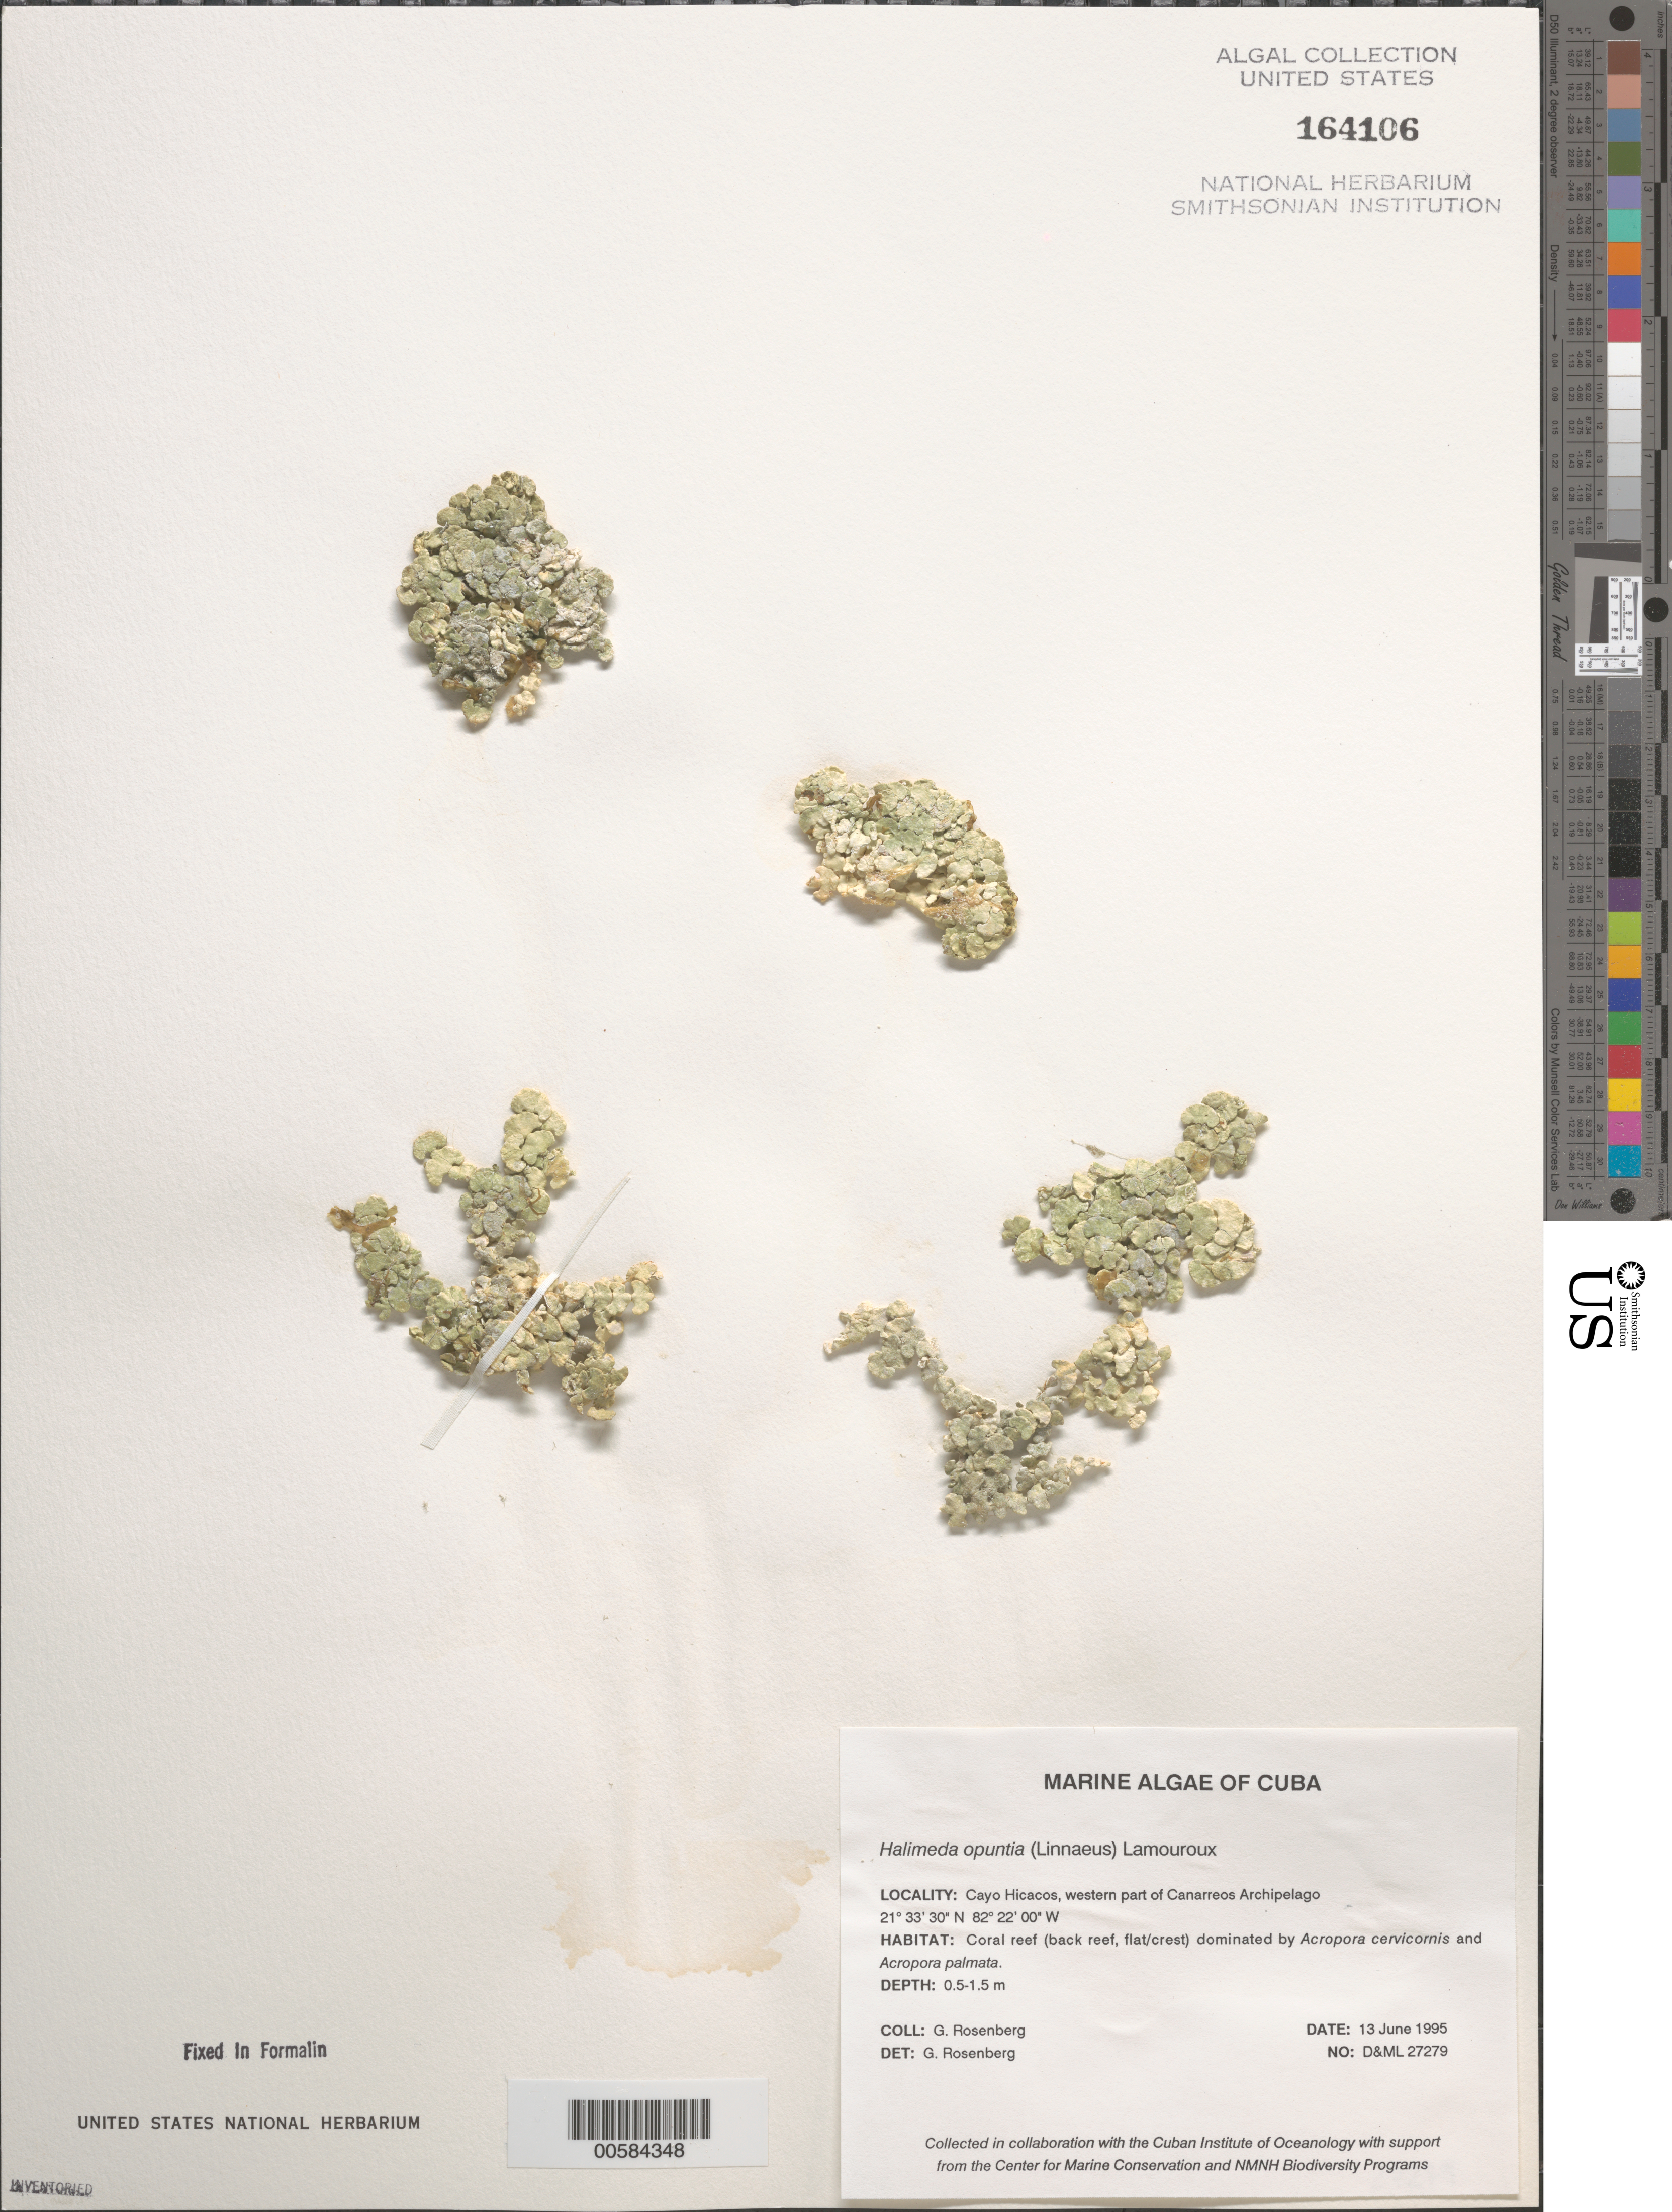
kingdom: Plantae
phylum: Chlorophyta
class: Ulvophyceae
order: Bryopsidales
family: Halimedaceae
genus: Halimeda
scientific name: Halimeda opuntia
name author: (L.) J.V.Lamouroux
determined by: Rosenberg, G.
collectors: G. Rosenberg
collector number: D&ML 27279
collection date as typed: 13 Jun 1995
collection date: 1995-06-13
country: Cuba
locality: Cayo hicacos, western canarreos archipelago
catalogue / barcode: US 164106